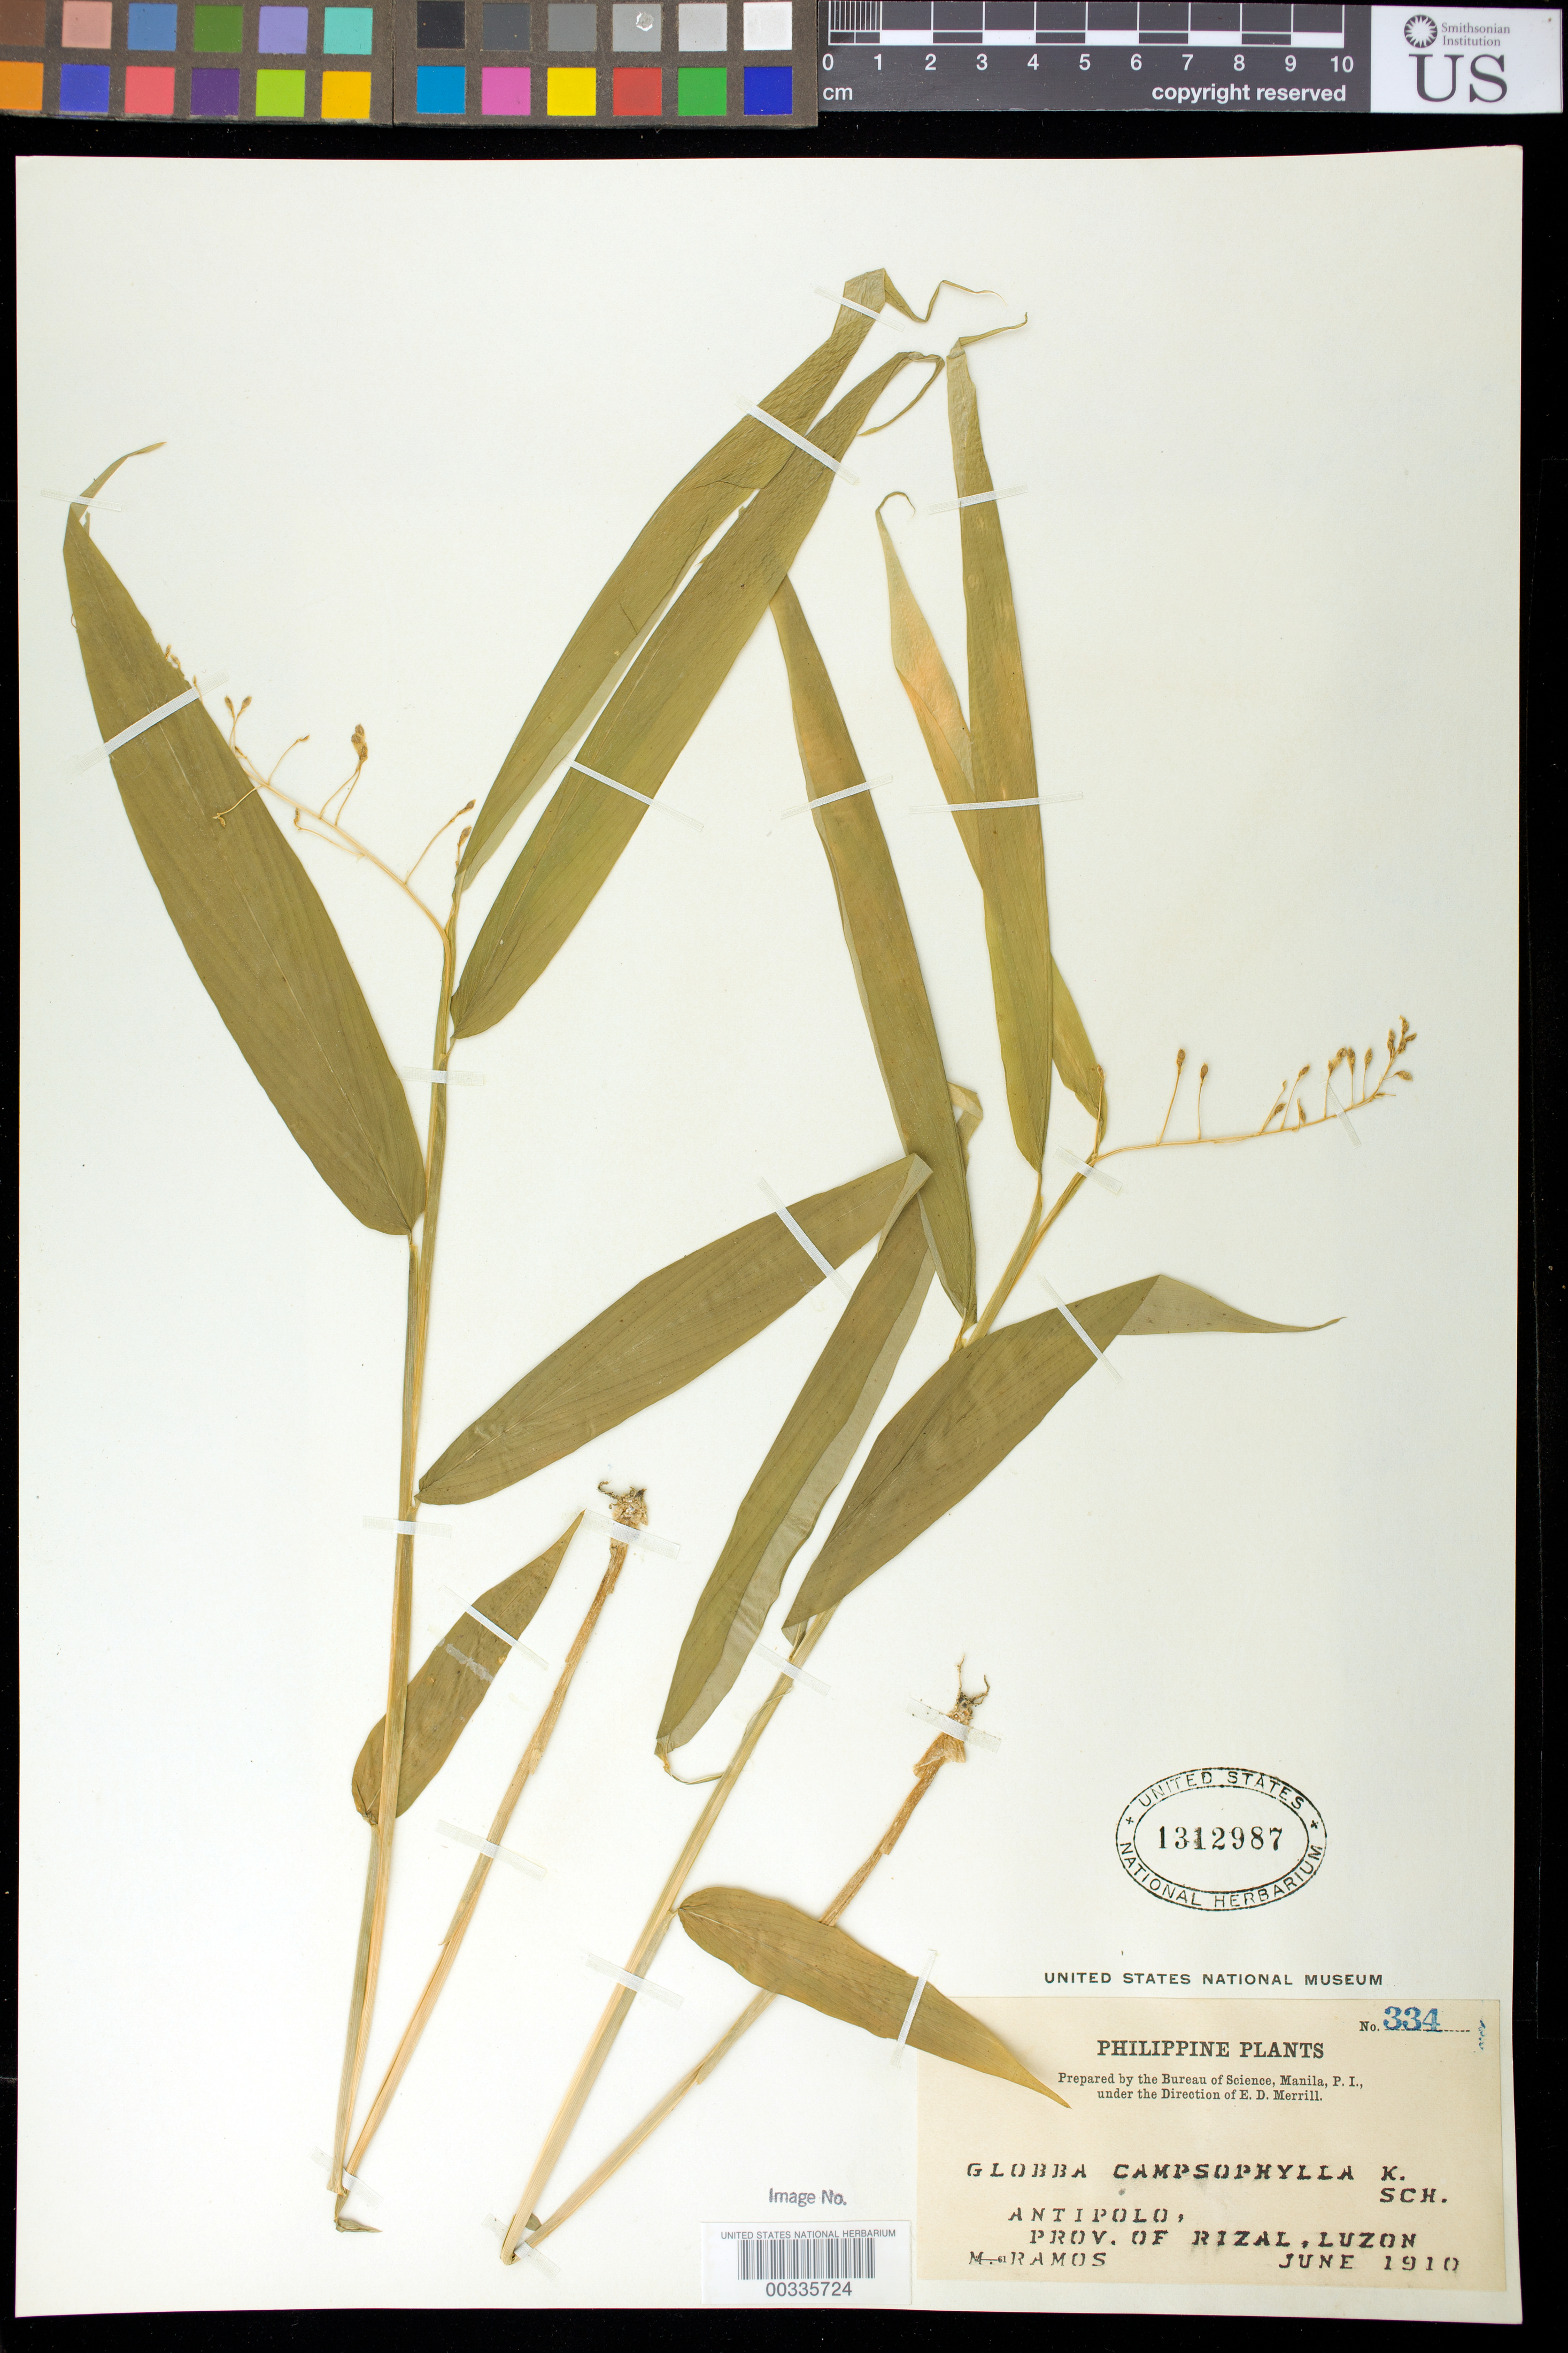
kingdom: Plantae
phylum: Tracheophyta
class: Liliopsida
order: Zingiberales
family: Zingiberaceae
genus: Globba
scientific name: Globba campsophylla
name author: K. Schum.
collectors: M. Ramos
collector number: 334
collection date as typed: Jun 1910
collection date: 1910-06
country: Philippines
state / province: Calabarzon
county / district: Rizal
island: Luzon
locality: Antipolo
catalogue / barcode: US 1312987